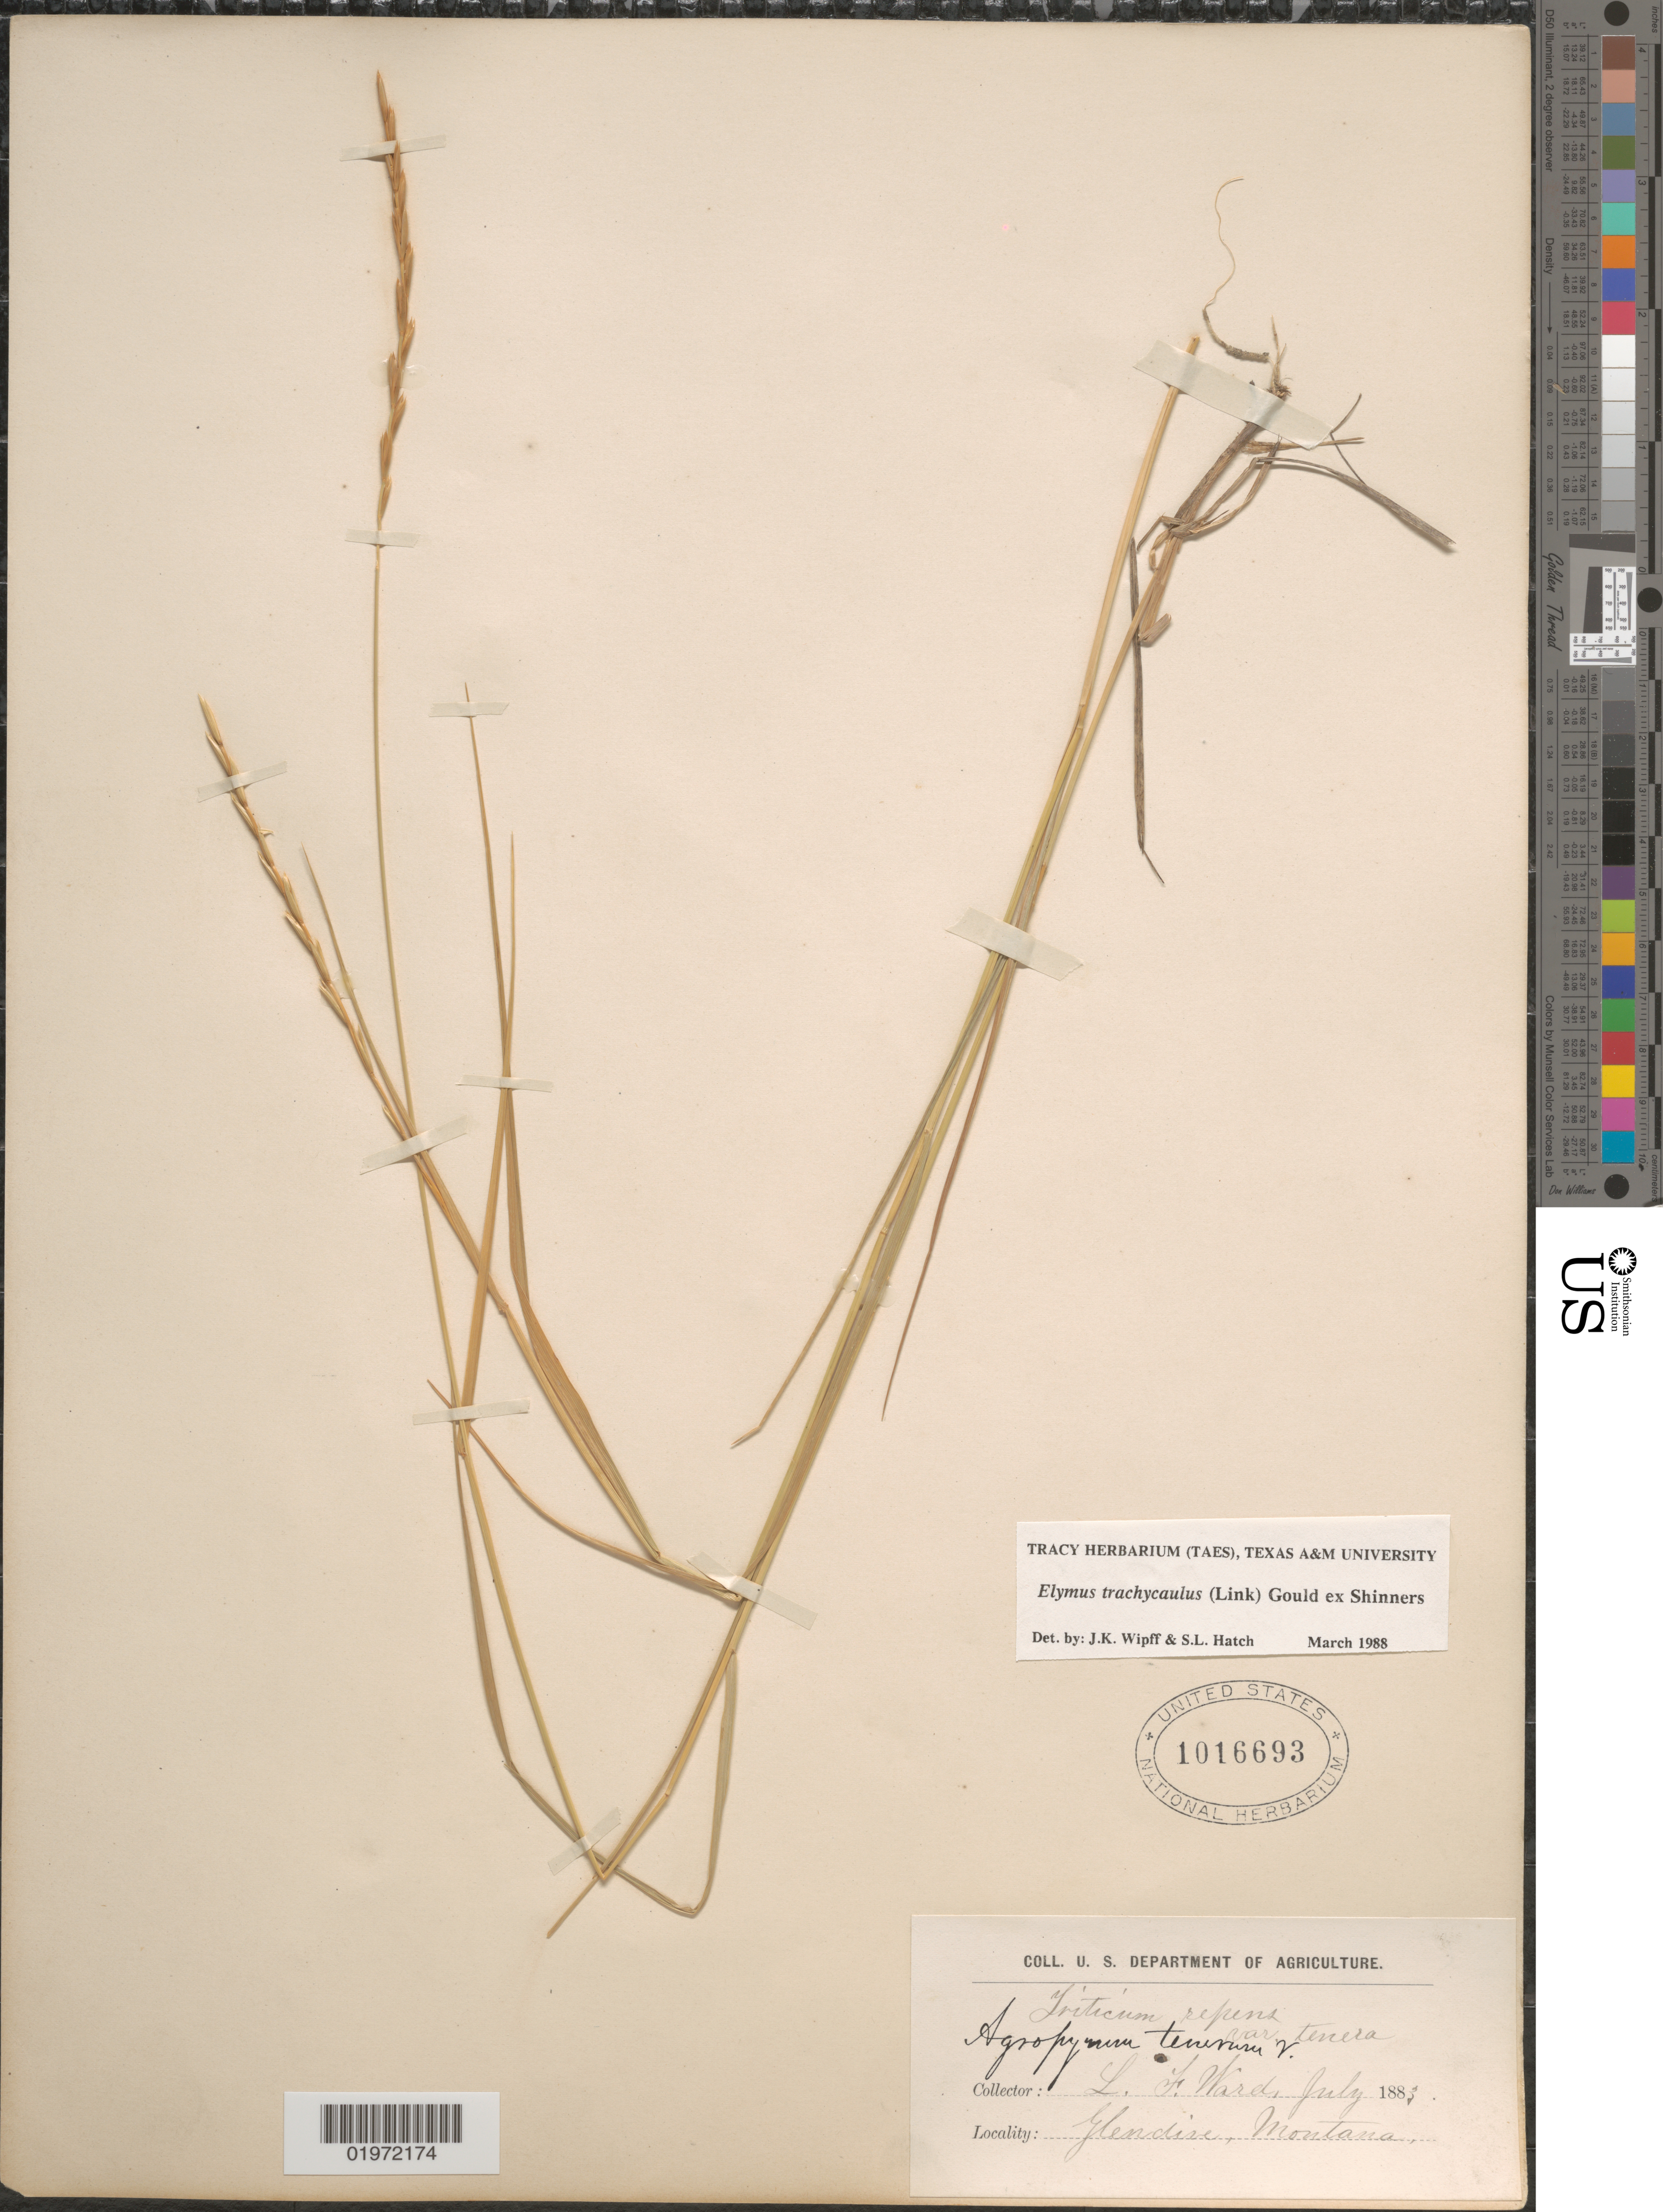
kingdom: Plantae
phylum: Tracheophyta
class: Liliopsida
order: Poales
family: Poaceae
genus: Elymus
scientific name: Elymus trachycaulus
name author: (Link) Gould ex Shinners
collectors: L. Ward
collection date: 1883-07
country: United States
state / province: Montana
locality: Glendive.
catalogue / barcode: US 1016693